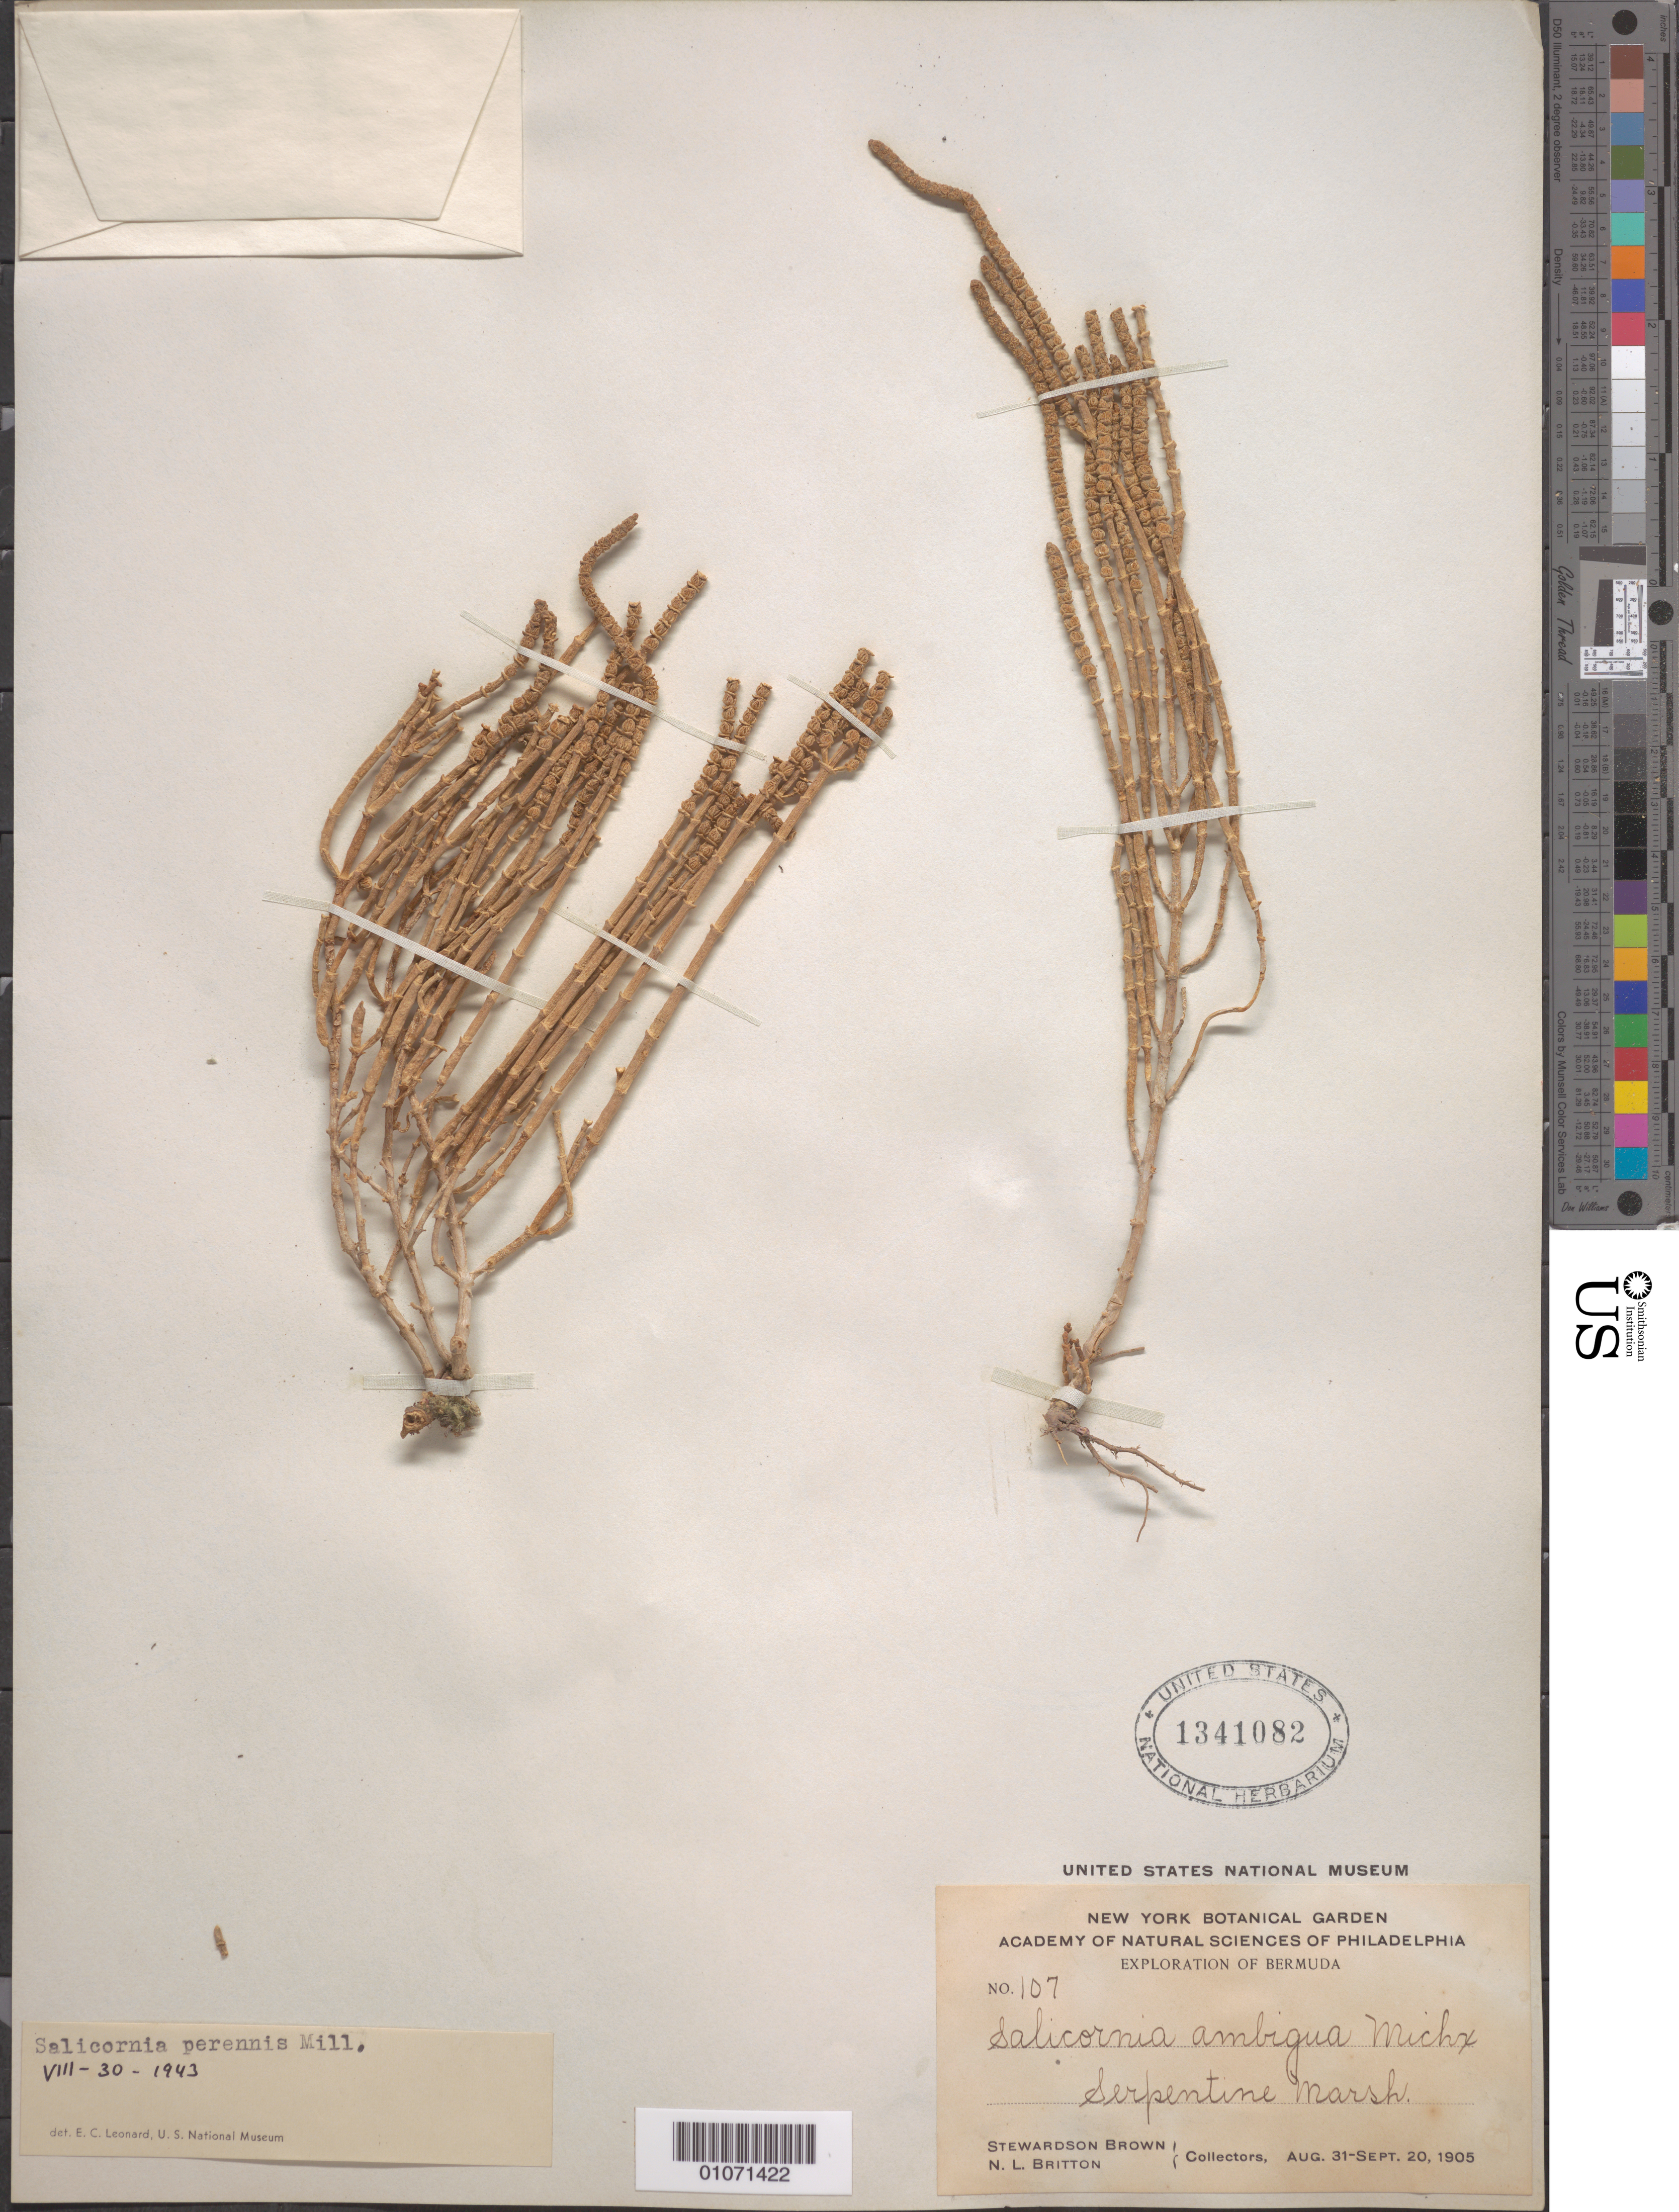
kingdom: Plantae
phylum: Tracheophyta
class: Magnoliopsida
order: Caryophyllales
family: Amaranthaceae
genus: Salicornia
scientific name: Salicornia perennis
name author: Mill.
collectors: S. Brown & N. Britton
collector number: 107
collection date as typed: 31 Aug 1905 to 20 Sep 1905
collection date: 1905-08-31/1905-09-20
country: Bermuda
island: Bermuda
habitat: Serpentine marsh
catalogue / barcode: US 1341082